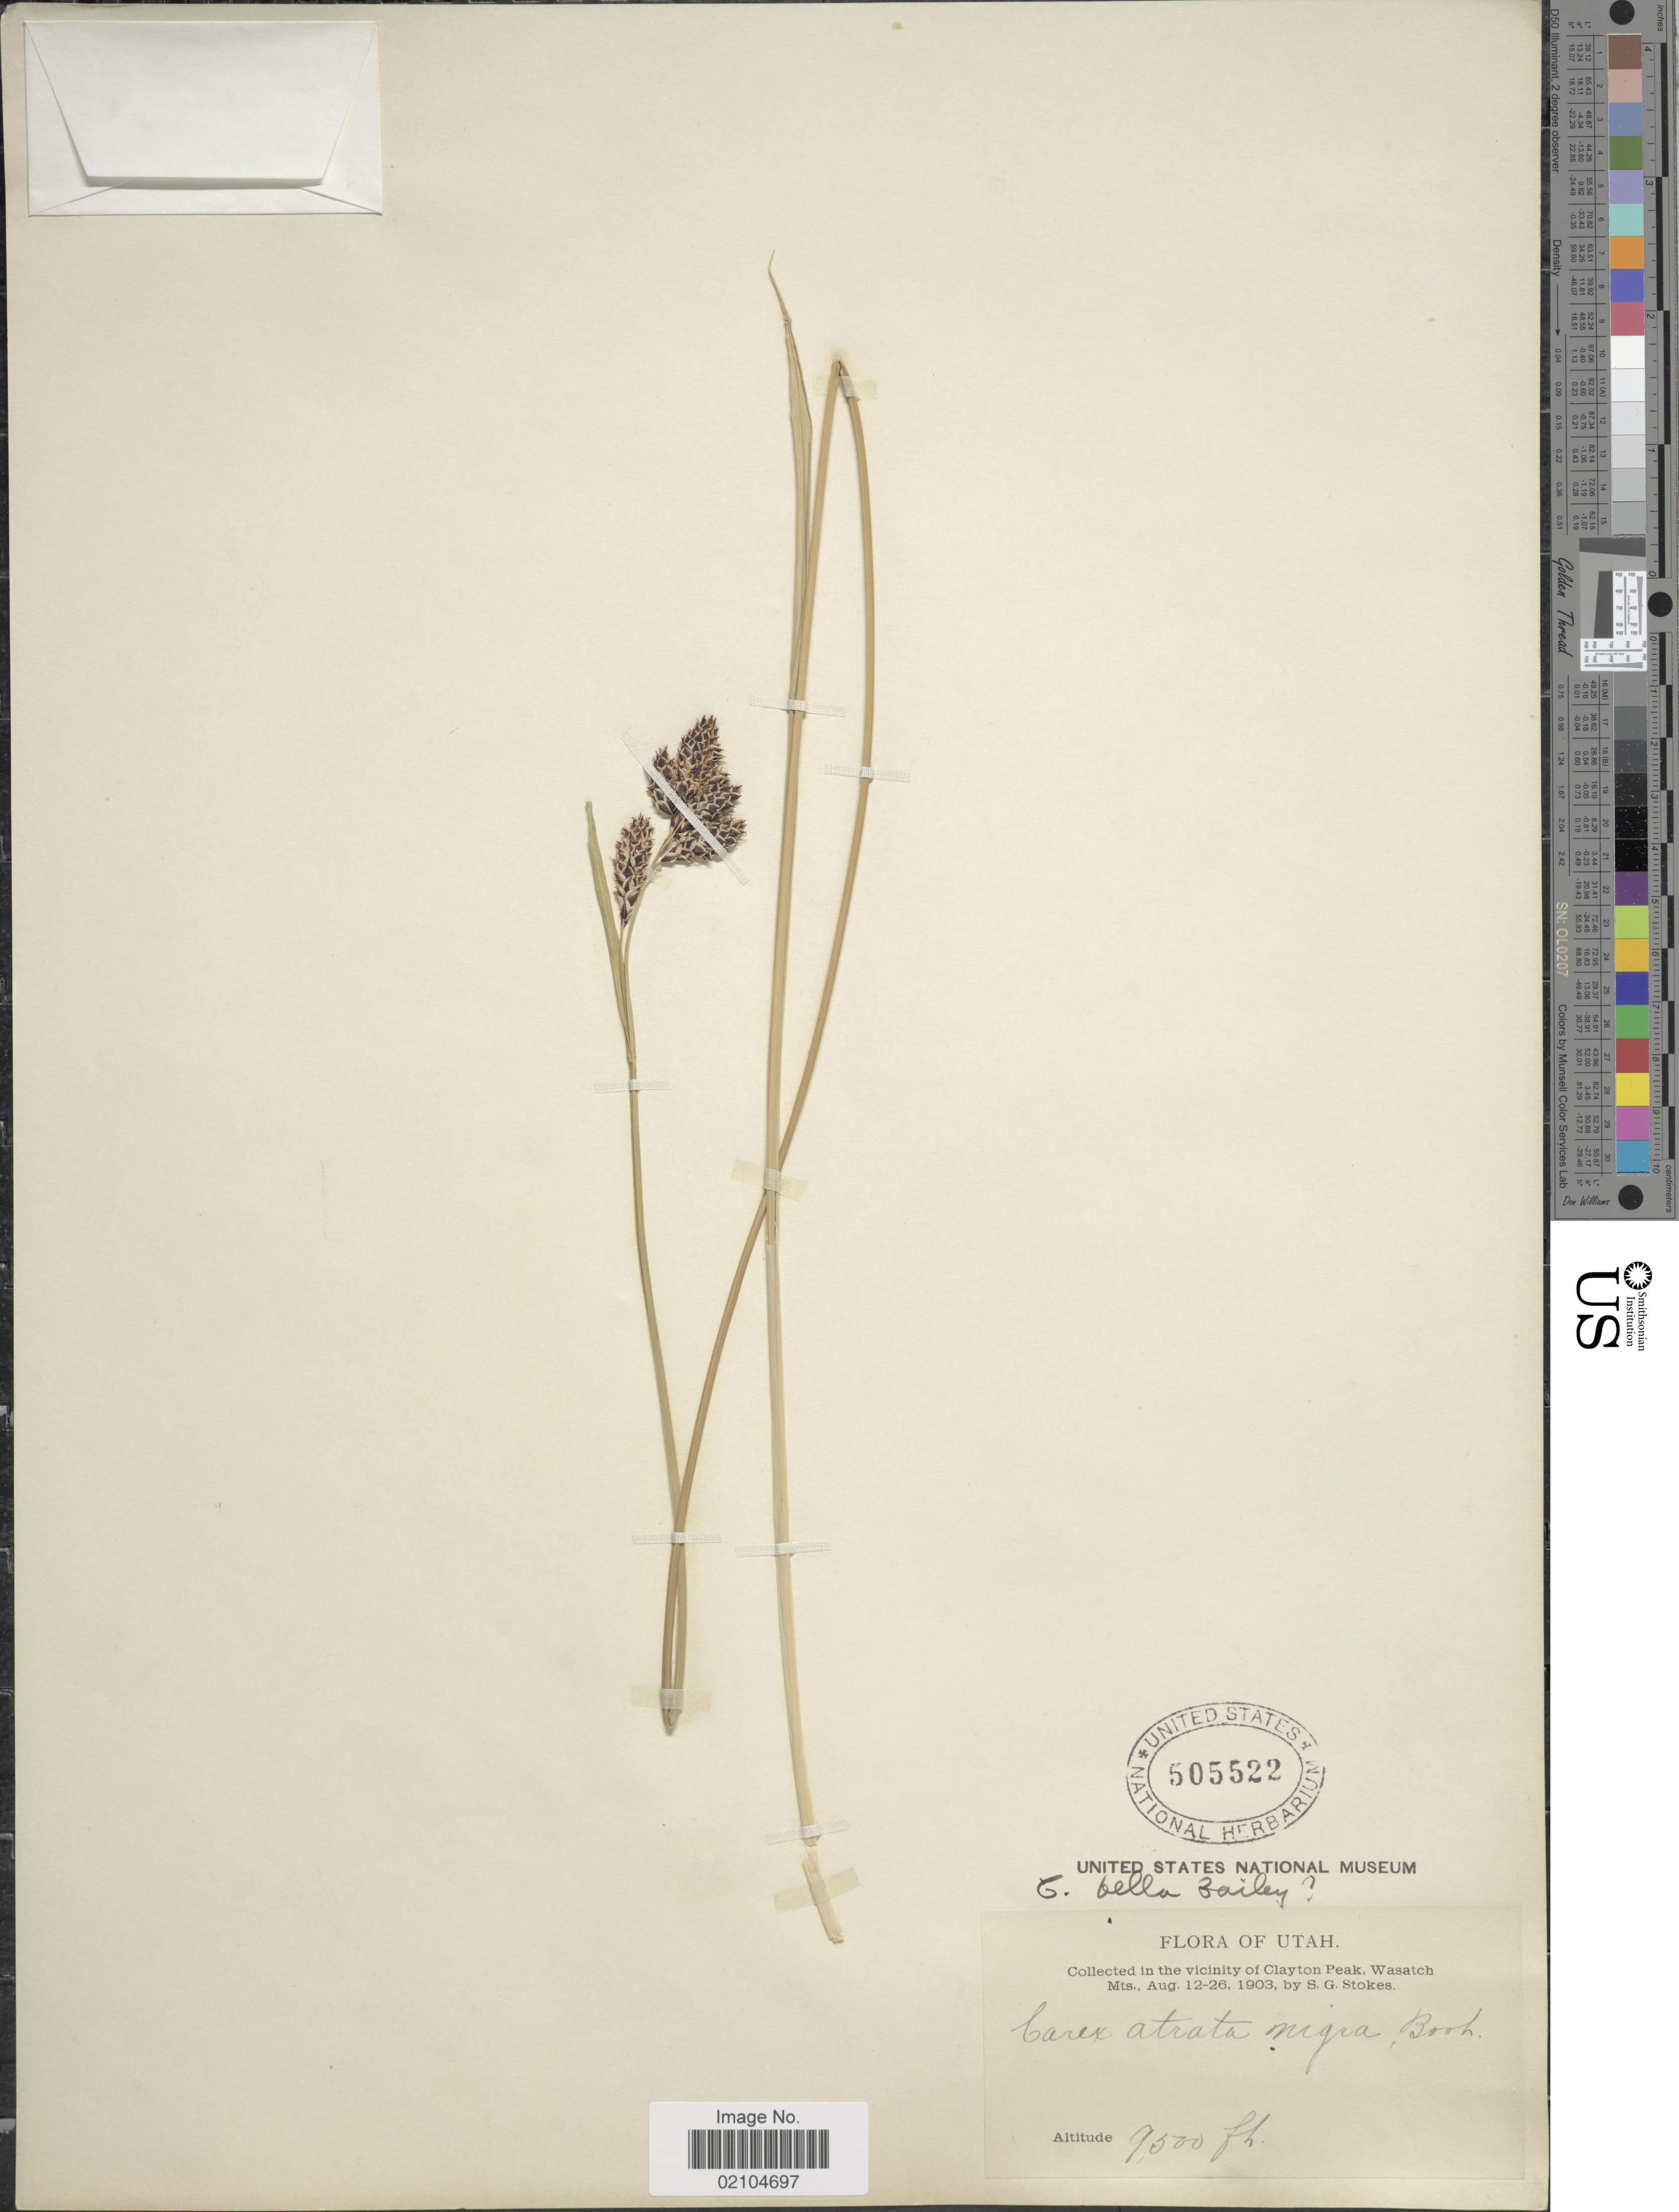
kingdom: Plantae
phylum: Tracheophyta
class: Liliopsida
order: Poales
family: Cyperaceae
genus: Carex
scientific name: Carex bella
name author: L.H. Bailey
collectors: S. G. Stokes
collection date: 1903-08-12/1903-08-26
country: United States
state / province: Utah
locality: In the Vicinity of Clayton Peak, Wasatch Mts.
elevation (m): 2896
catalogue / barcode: US 505522